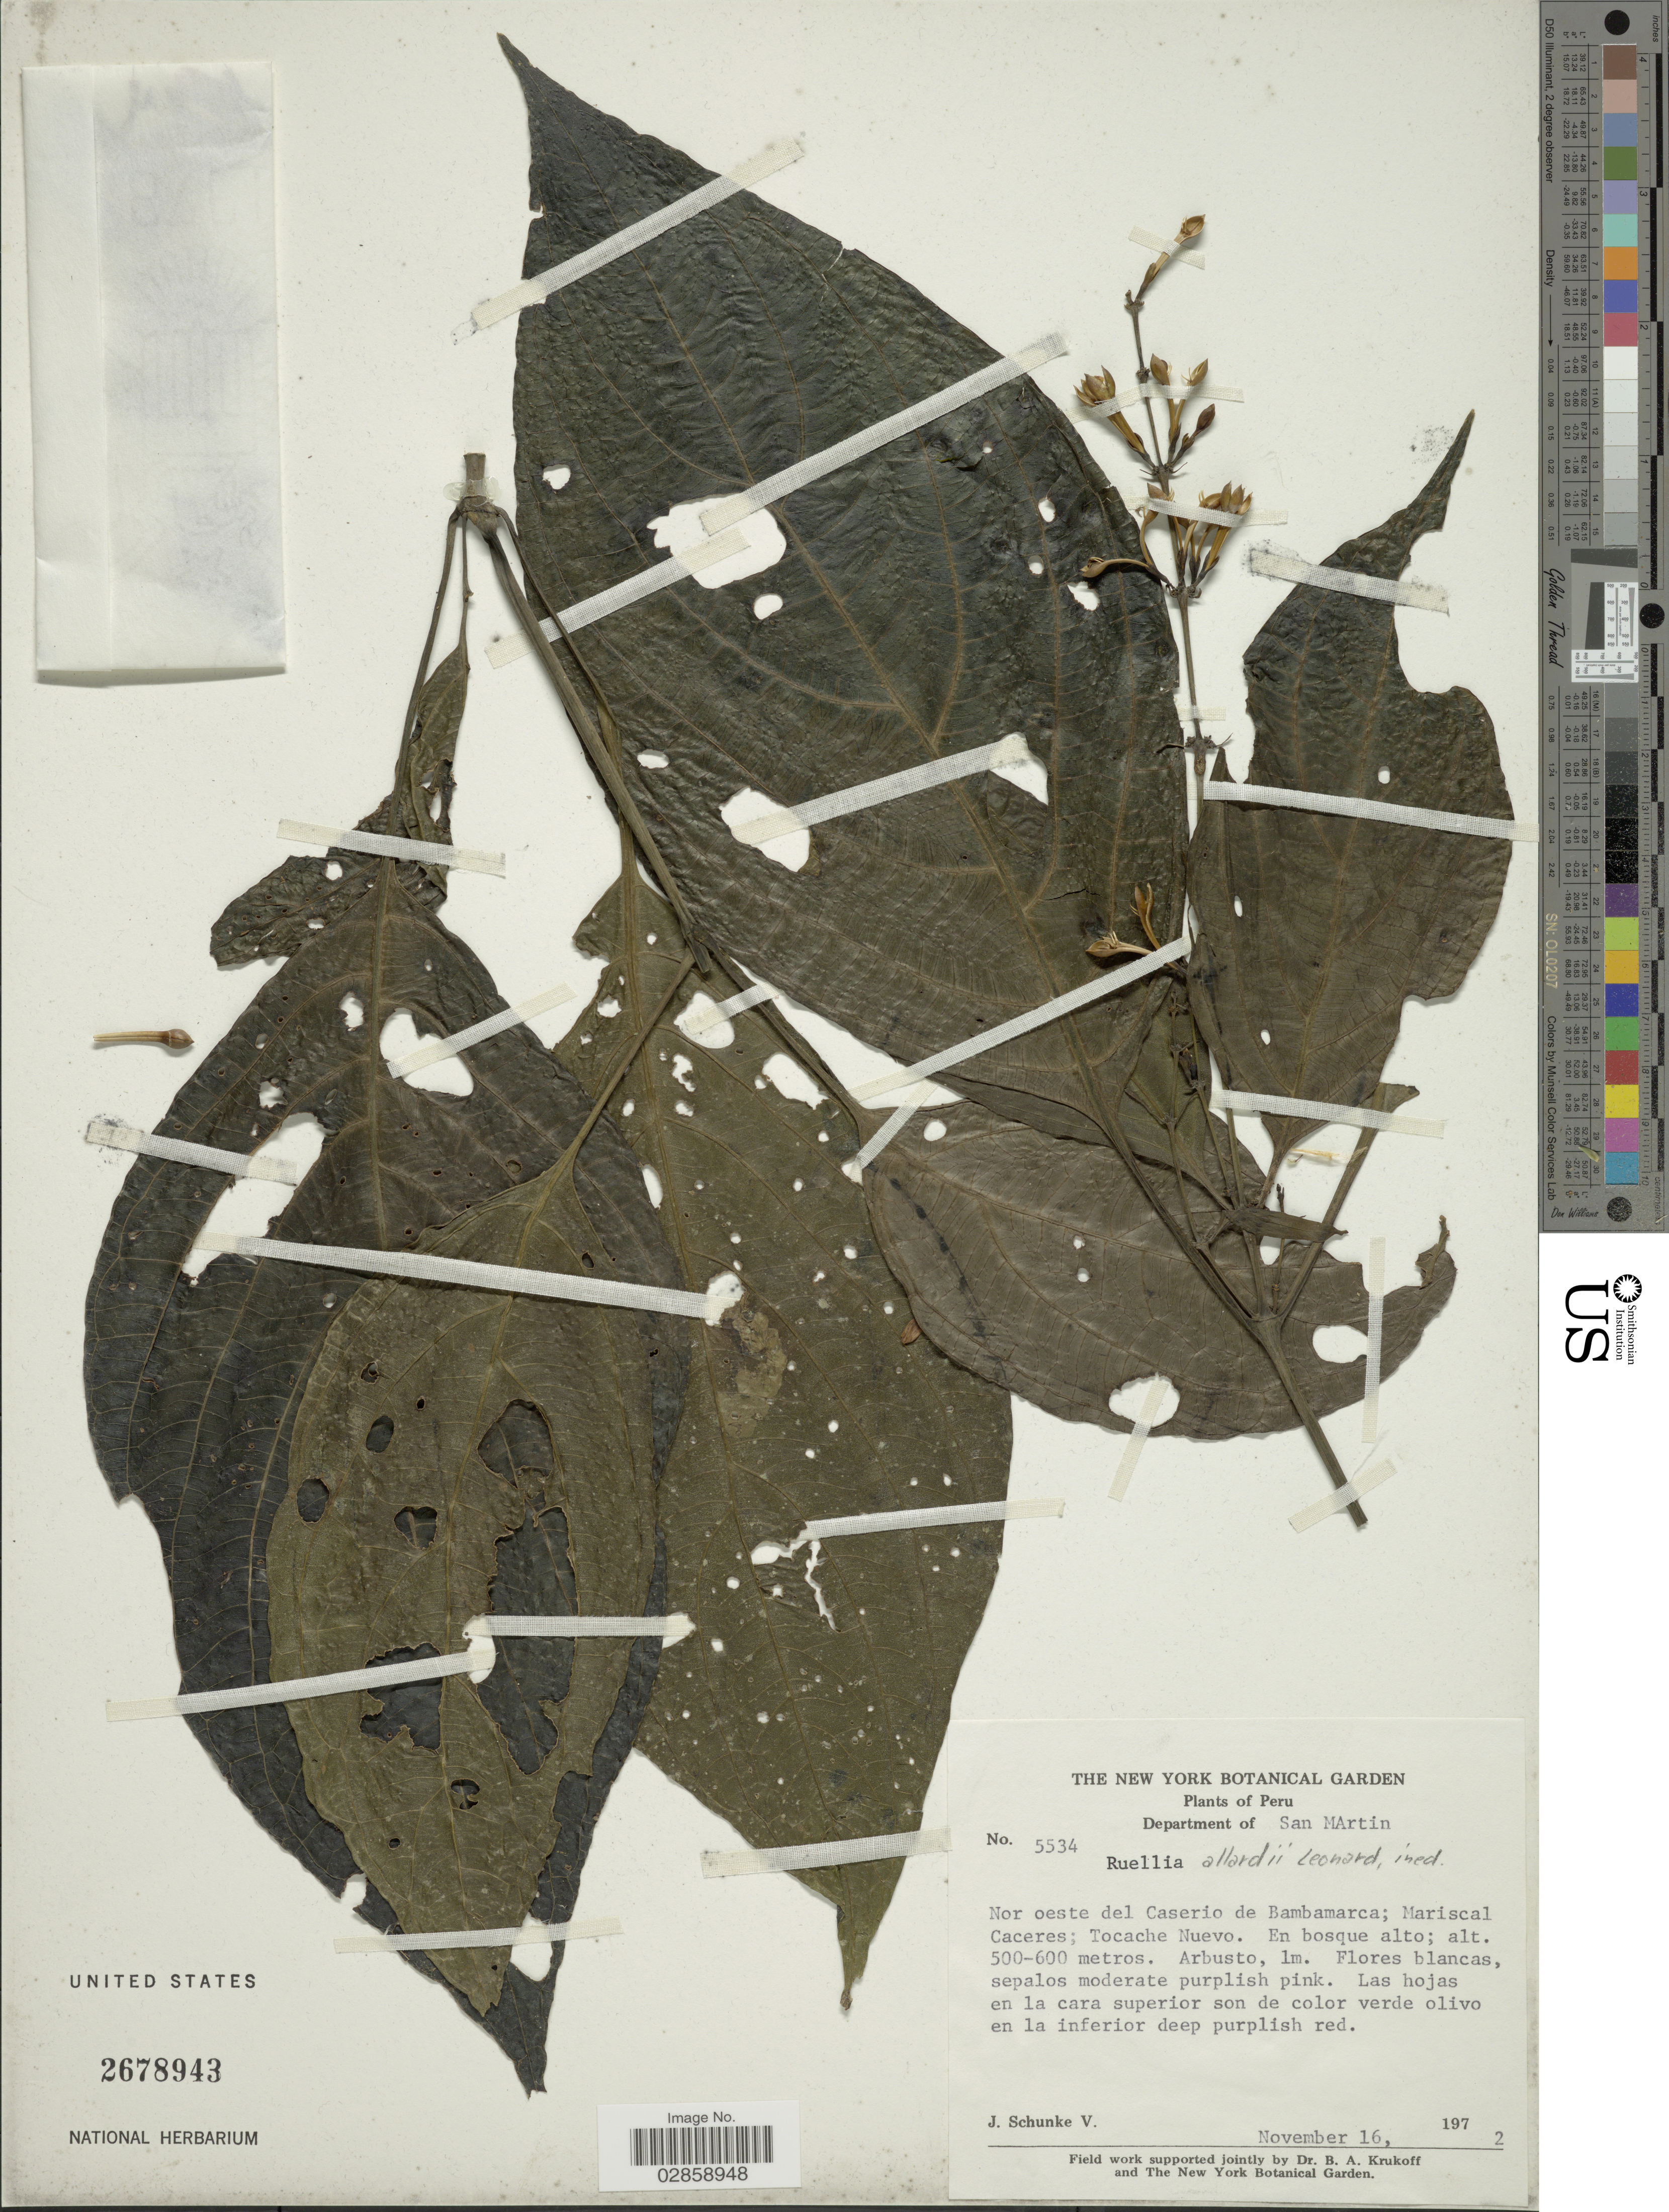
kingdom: Plantae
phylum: Tracheophyta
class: Magnoliopsida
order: Lamiales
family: Acanthaceae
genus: Ruellia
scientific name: Ruellia allardii Leonard sp. nov. ined.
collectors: J. Schunke Vigo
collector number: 5534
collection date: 1972-11-16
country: Peru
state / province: San Martín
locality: Department of San Martin. Nor oeste del Caserio de Bambamarca; Mariscal Caceres; Tocache Nuevo.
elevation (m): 500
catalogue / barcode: US 2678943